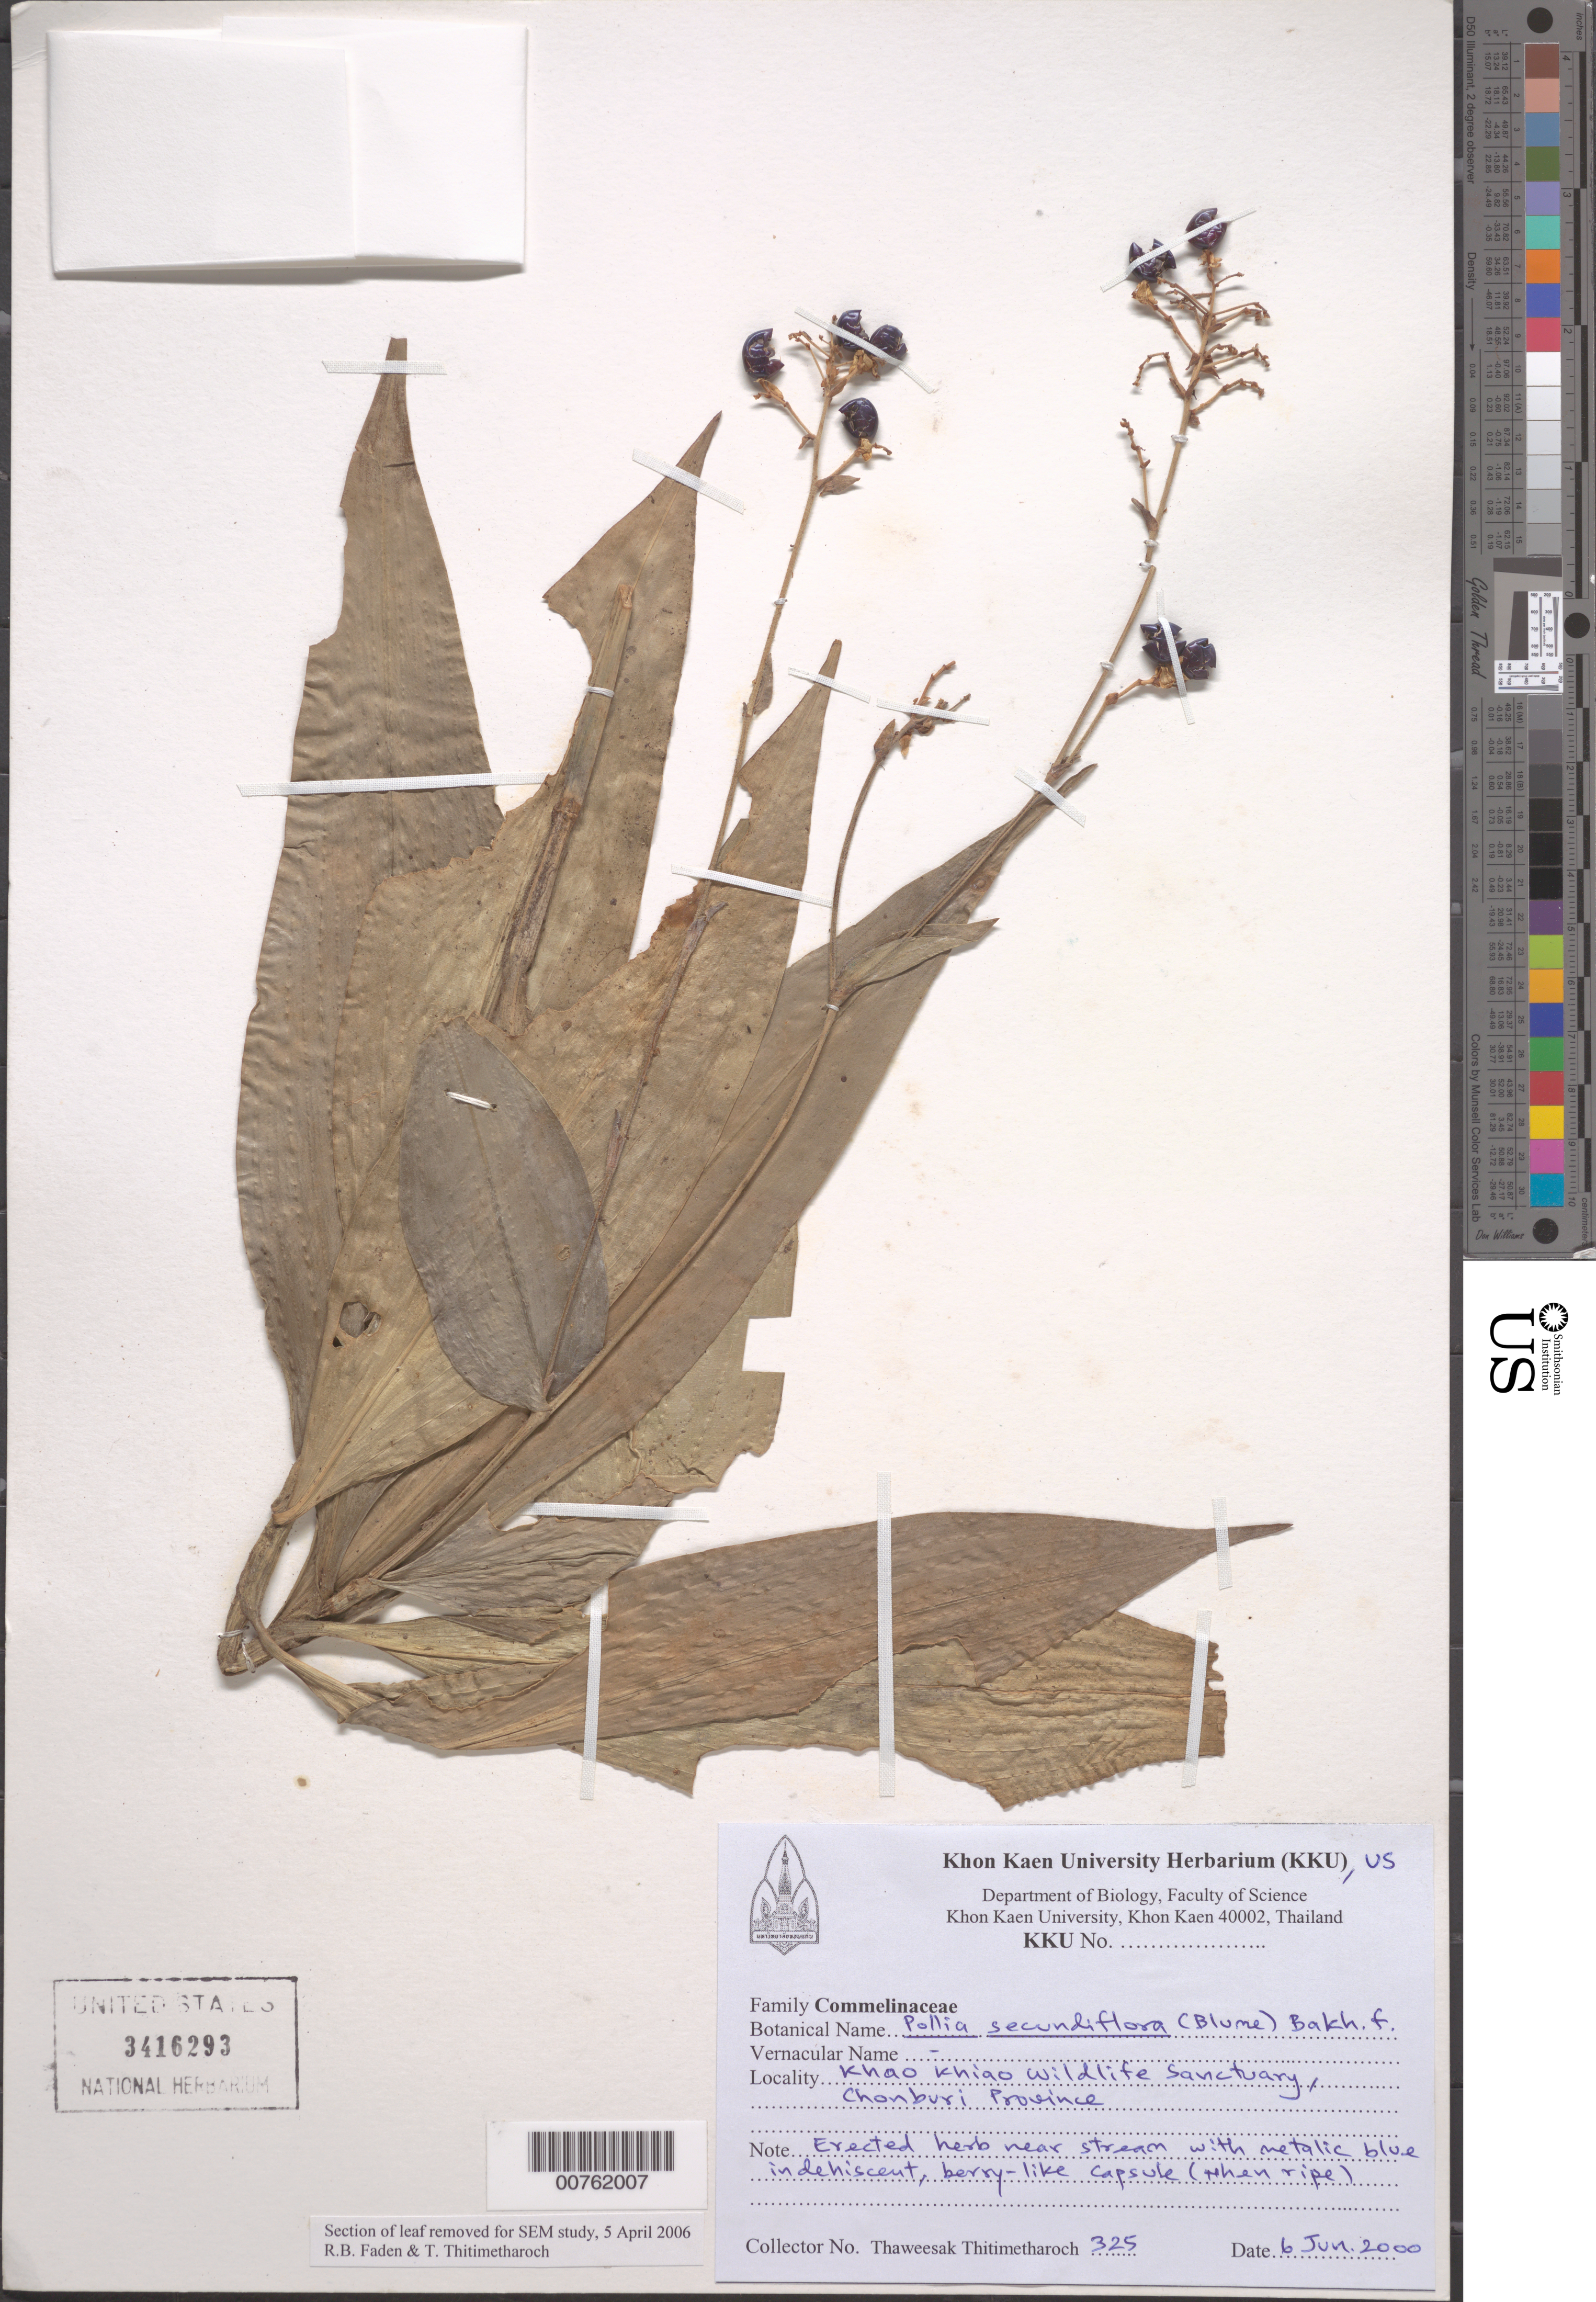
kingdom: Plantae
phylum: Tracheophyta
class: Liliopsida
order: Commelinales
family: Commelinaceae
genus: Pollia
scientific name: Pollia secundiflora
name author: (Blume) Bakh. f.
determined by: Faden, Robert B., (US), Smithsonian Institution - National Museum of Natural History (UNITED STATES)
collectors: T. Thitimetharoch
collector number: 325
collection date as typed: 06 Jun 2000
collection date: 2000-06-06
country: Thailand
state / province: Chon Buri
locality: Khao Khiao Wildlife Sanctuary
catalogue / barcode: US 3416293